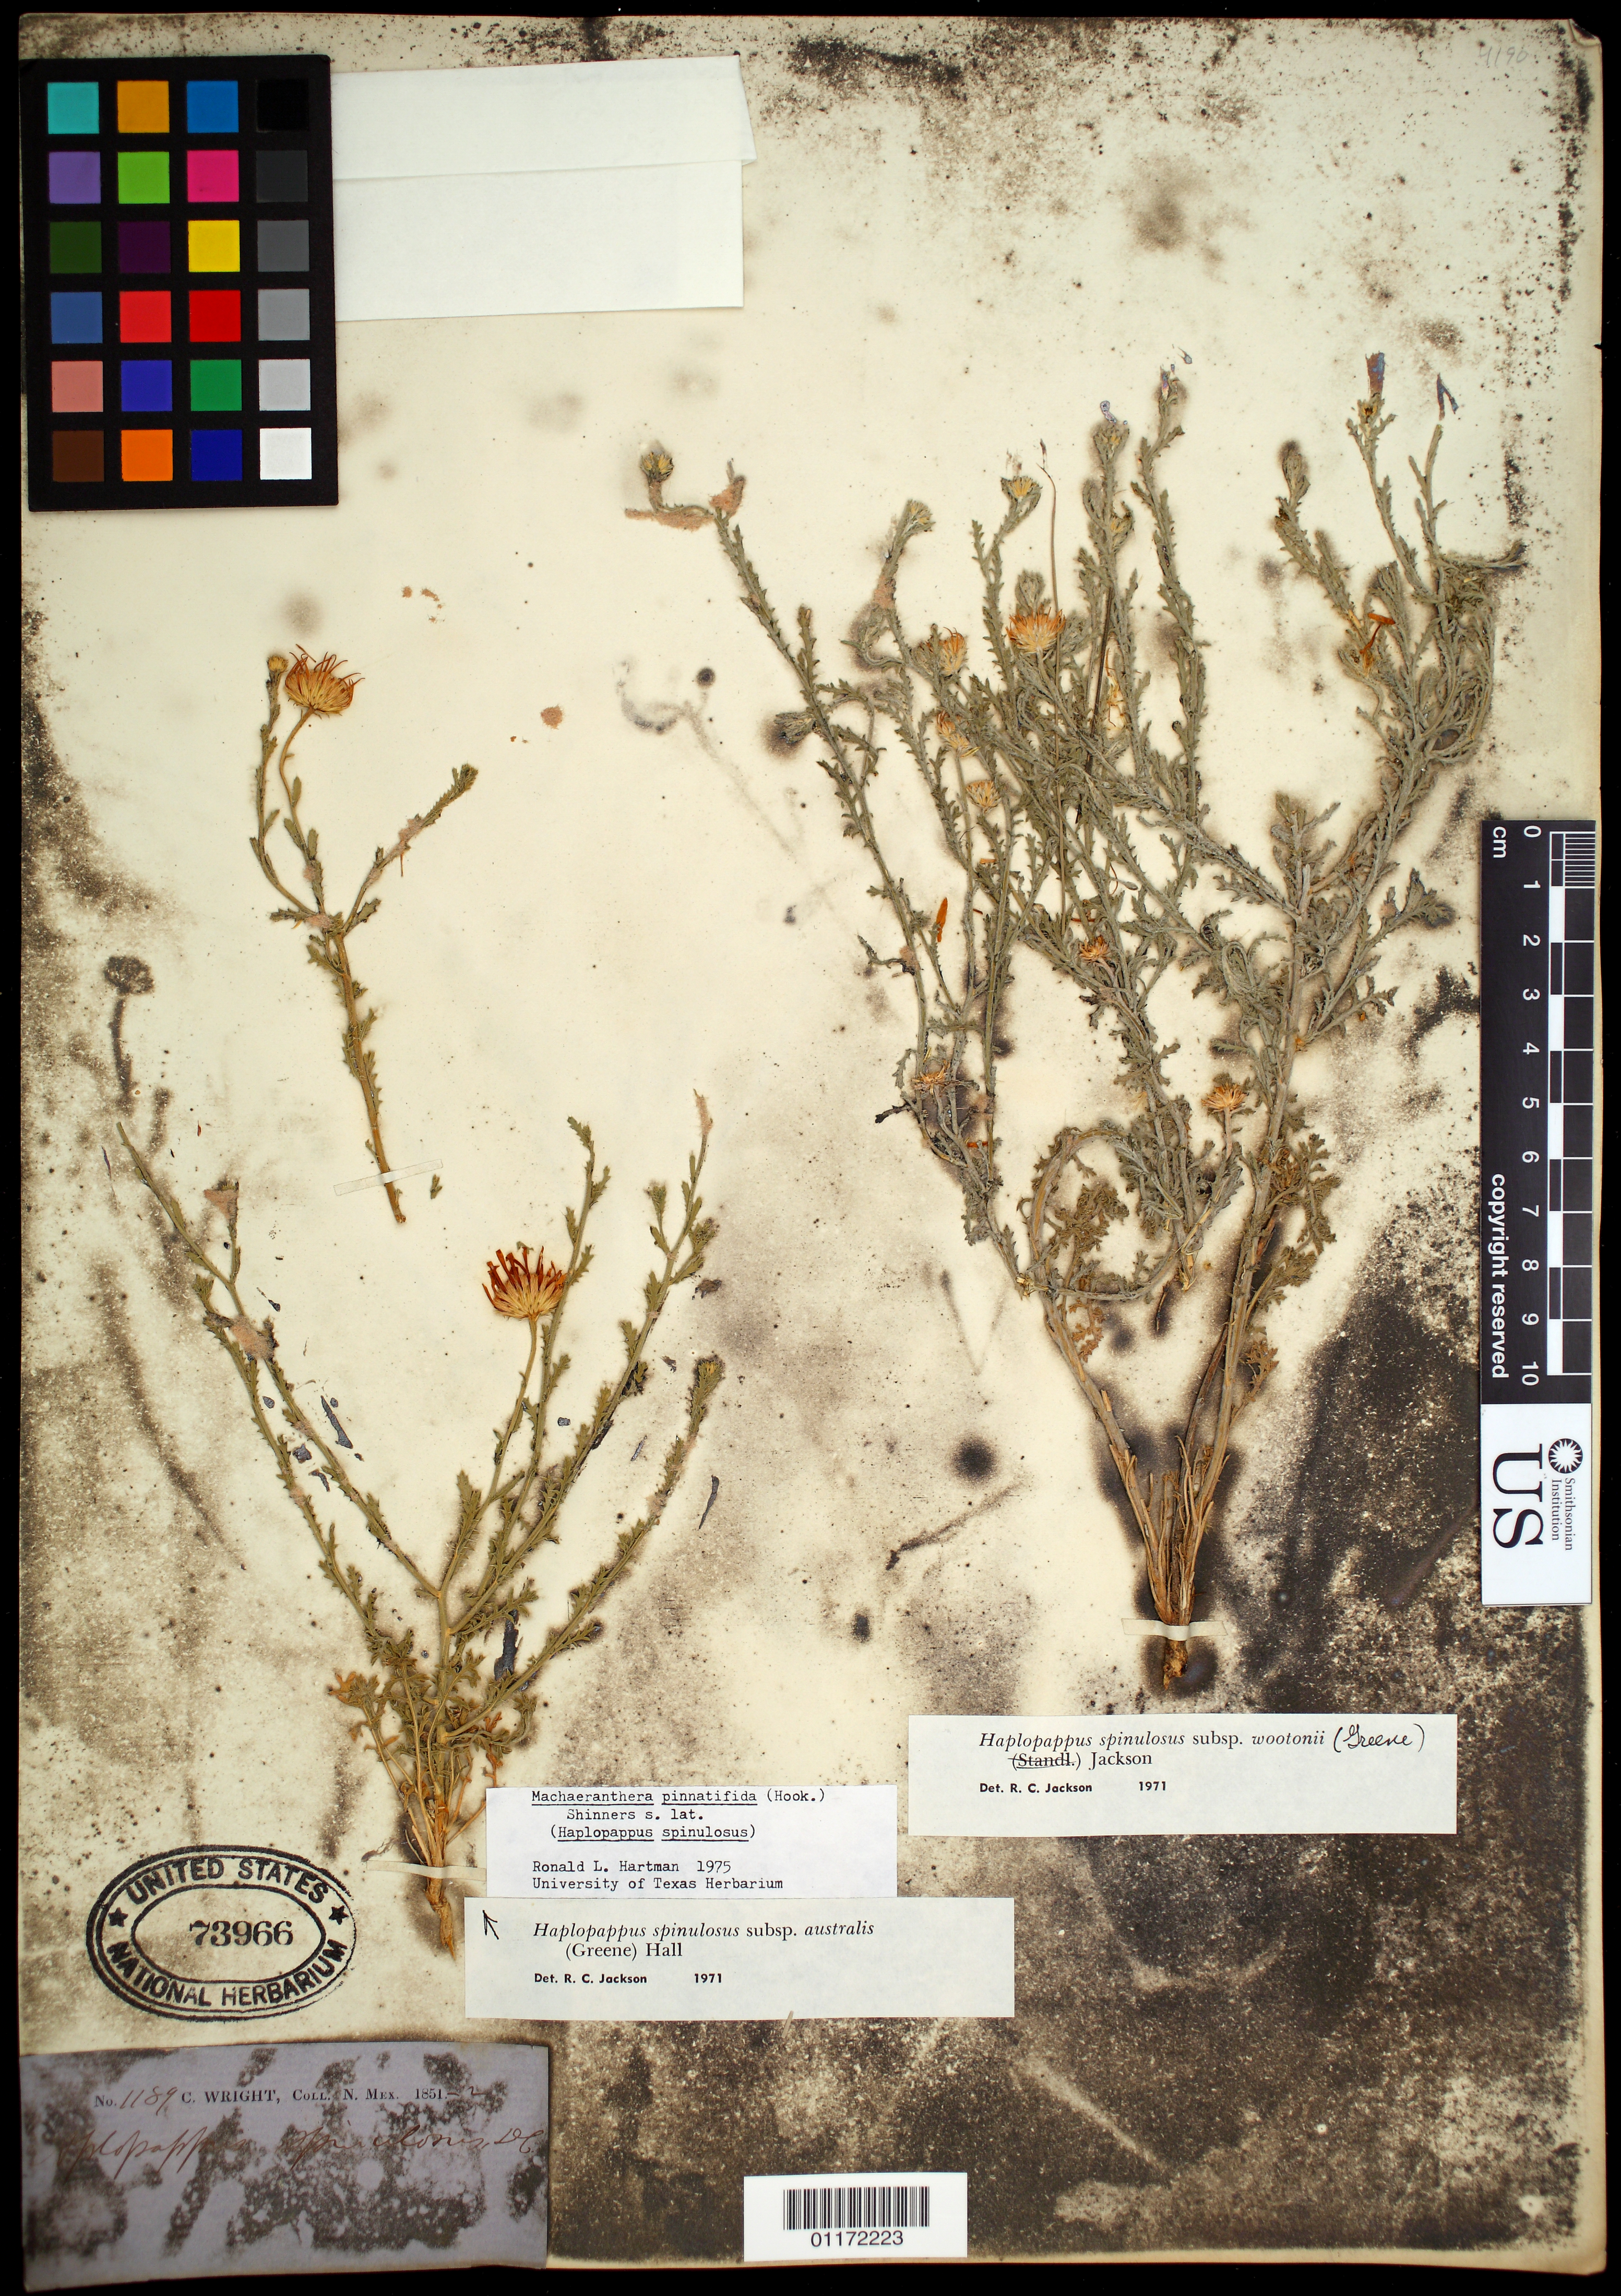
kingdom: Plantae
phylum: Tracheophyta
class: Magnoliopsida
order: Asterales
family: Asteraceae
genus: Machaeranthera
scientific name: Machaeranthera pinnatifida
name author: (Hook.) Shinners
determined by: Hartman, R. L.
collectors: C. Wright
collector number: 1189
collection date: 1851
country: United States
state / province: New Mexico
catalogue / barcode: US 73966